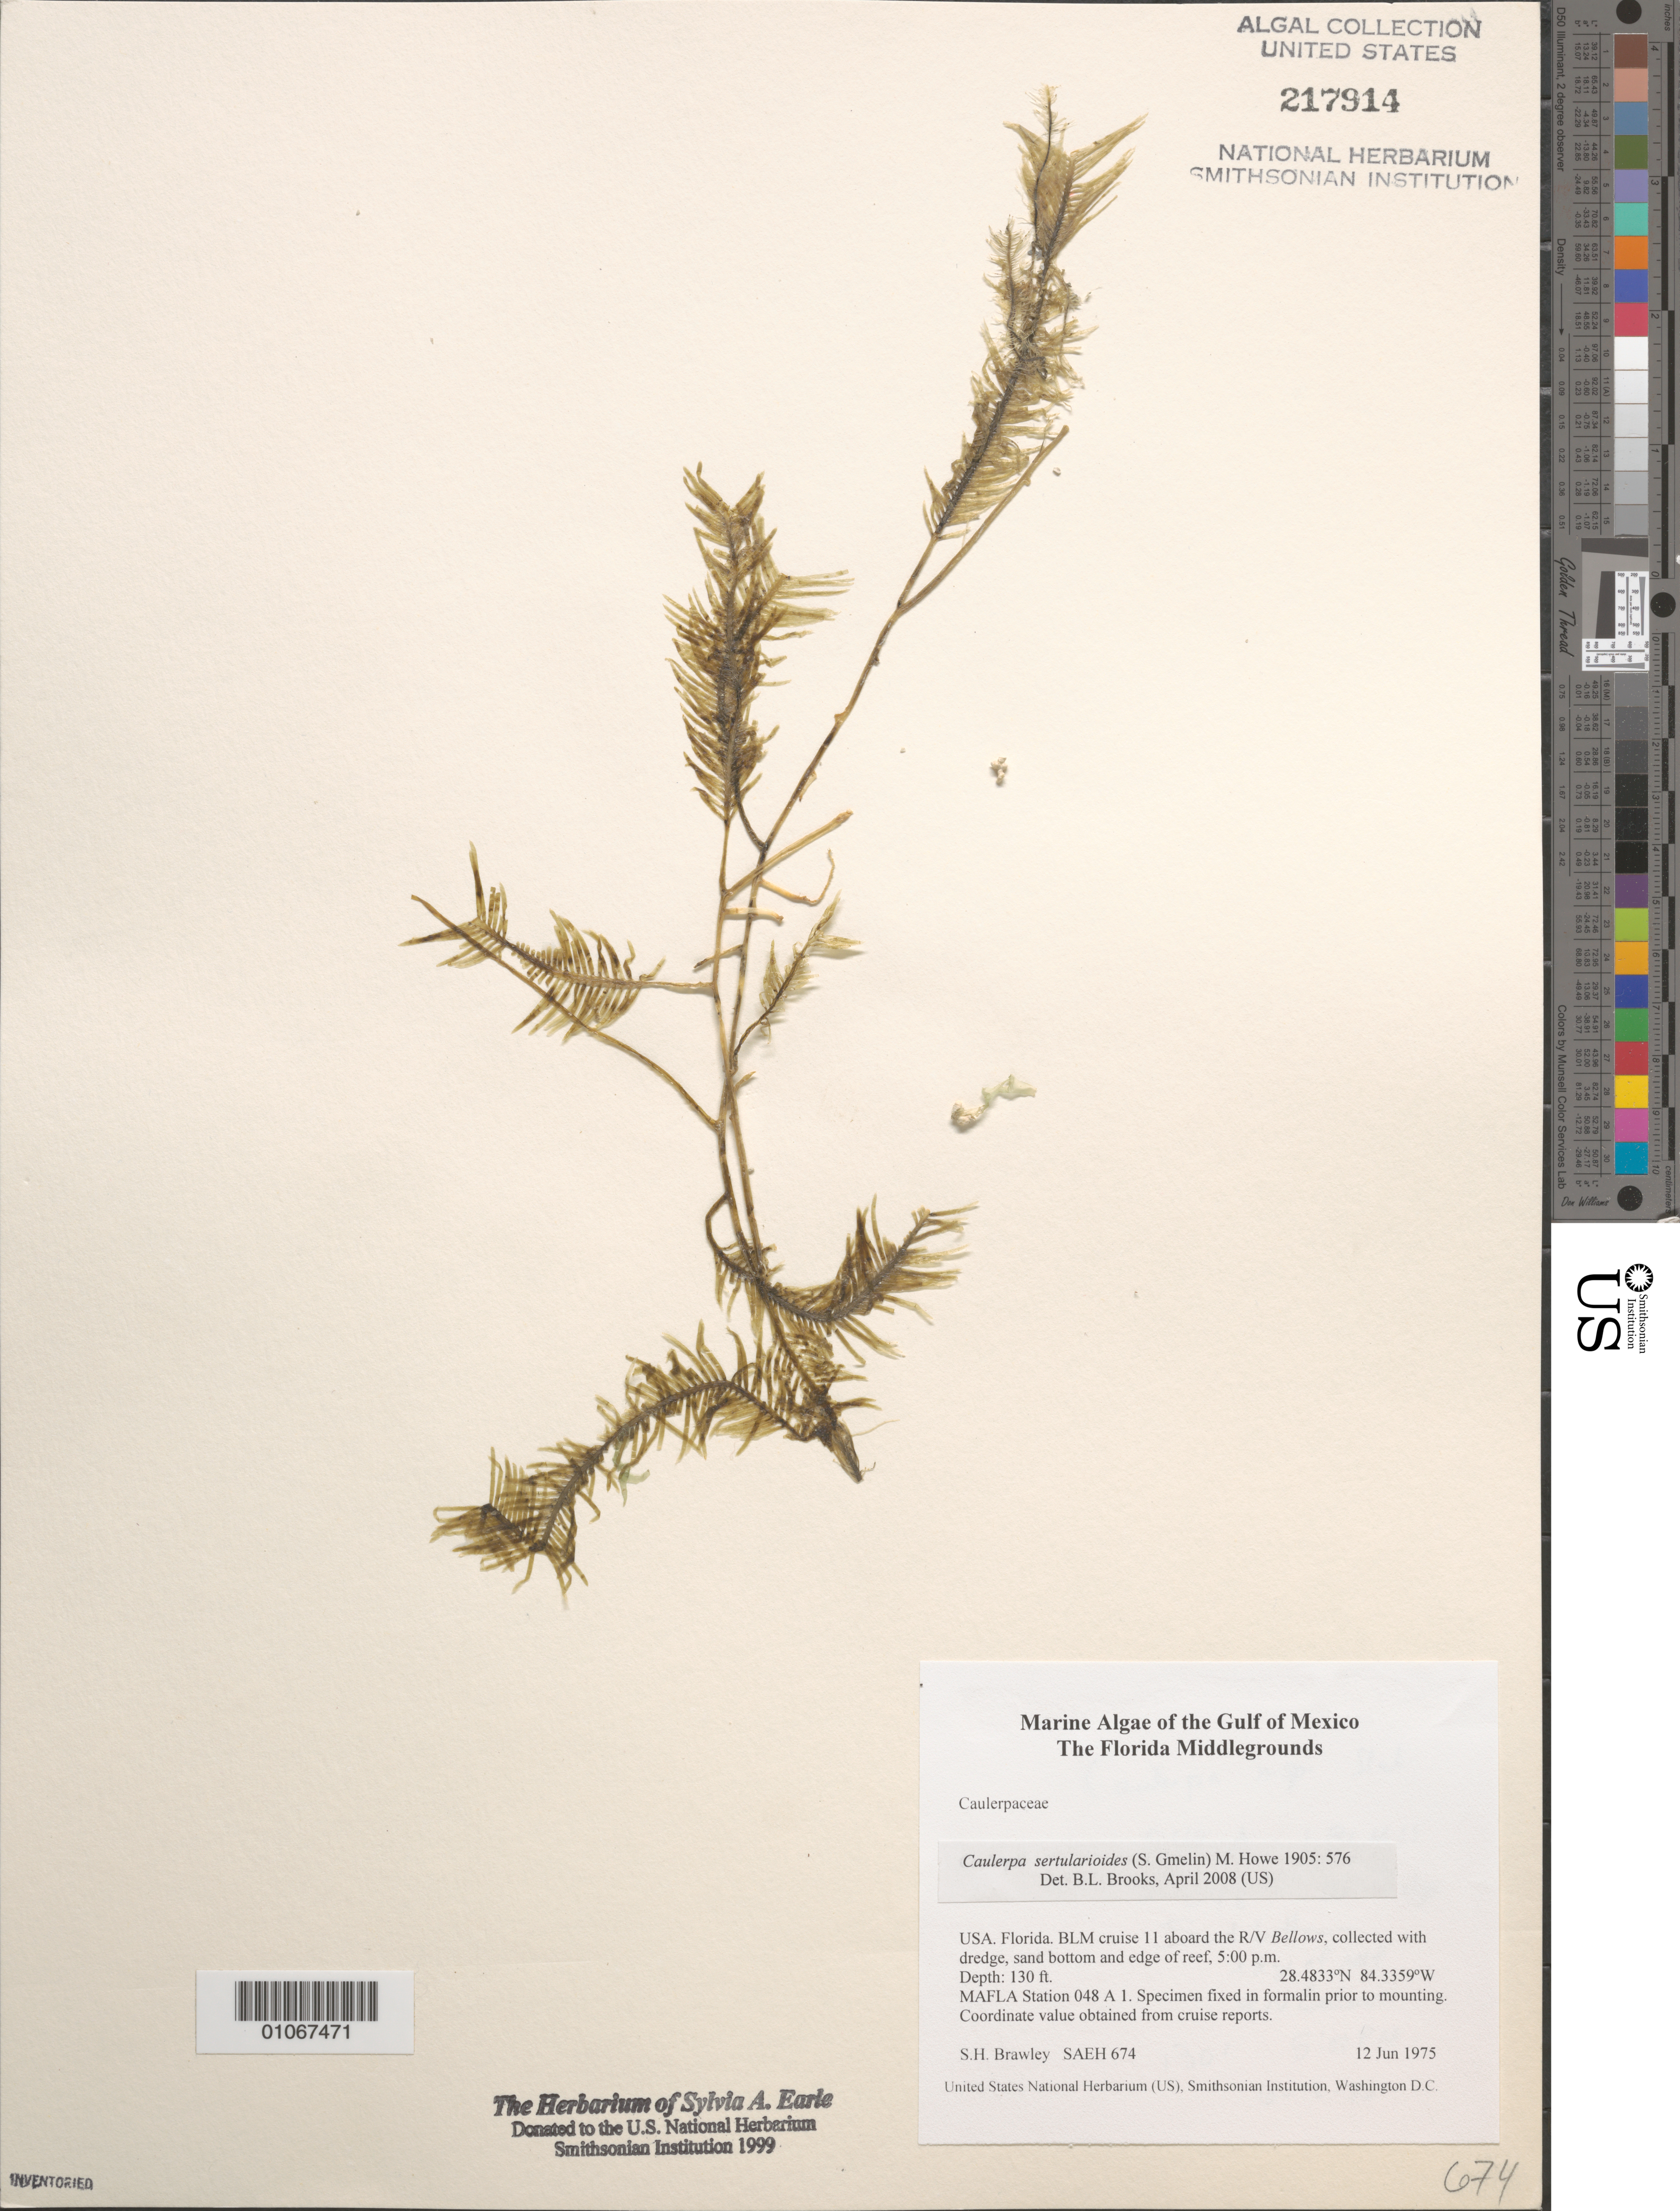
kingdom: Plantae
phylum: Chlorophyta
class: Ulvophyceae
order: Bryopsidales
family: Caulerpaceae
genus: Caulerpa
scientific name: Caulerpa sertularioides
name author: (S.G. Gmel.) M. Howe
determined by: Brooks, B. L., (BOT), Smithsonian Institution - National Museum of Natural History (UNITED STATES)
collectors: S. Brawley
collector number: SAEH 674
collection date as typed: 12 Jun 1975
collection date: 1975-06-12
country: United States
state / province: Florida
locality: Florida Middle Grounds, Gulf of Mexico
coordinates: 28.4833 N, 84.3359 W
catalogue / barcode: US 217914